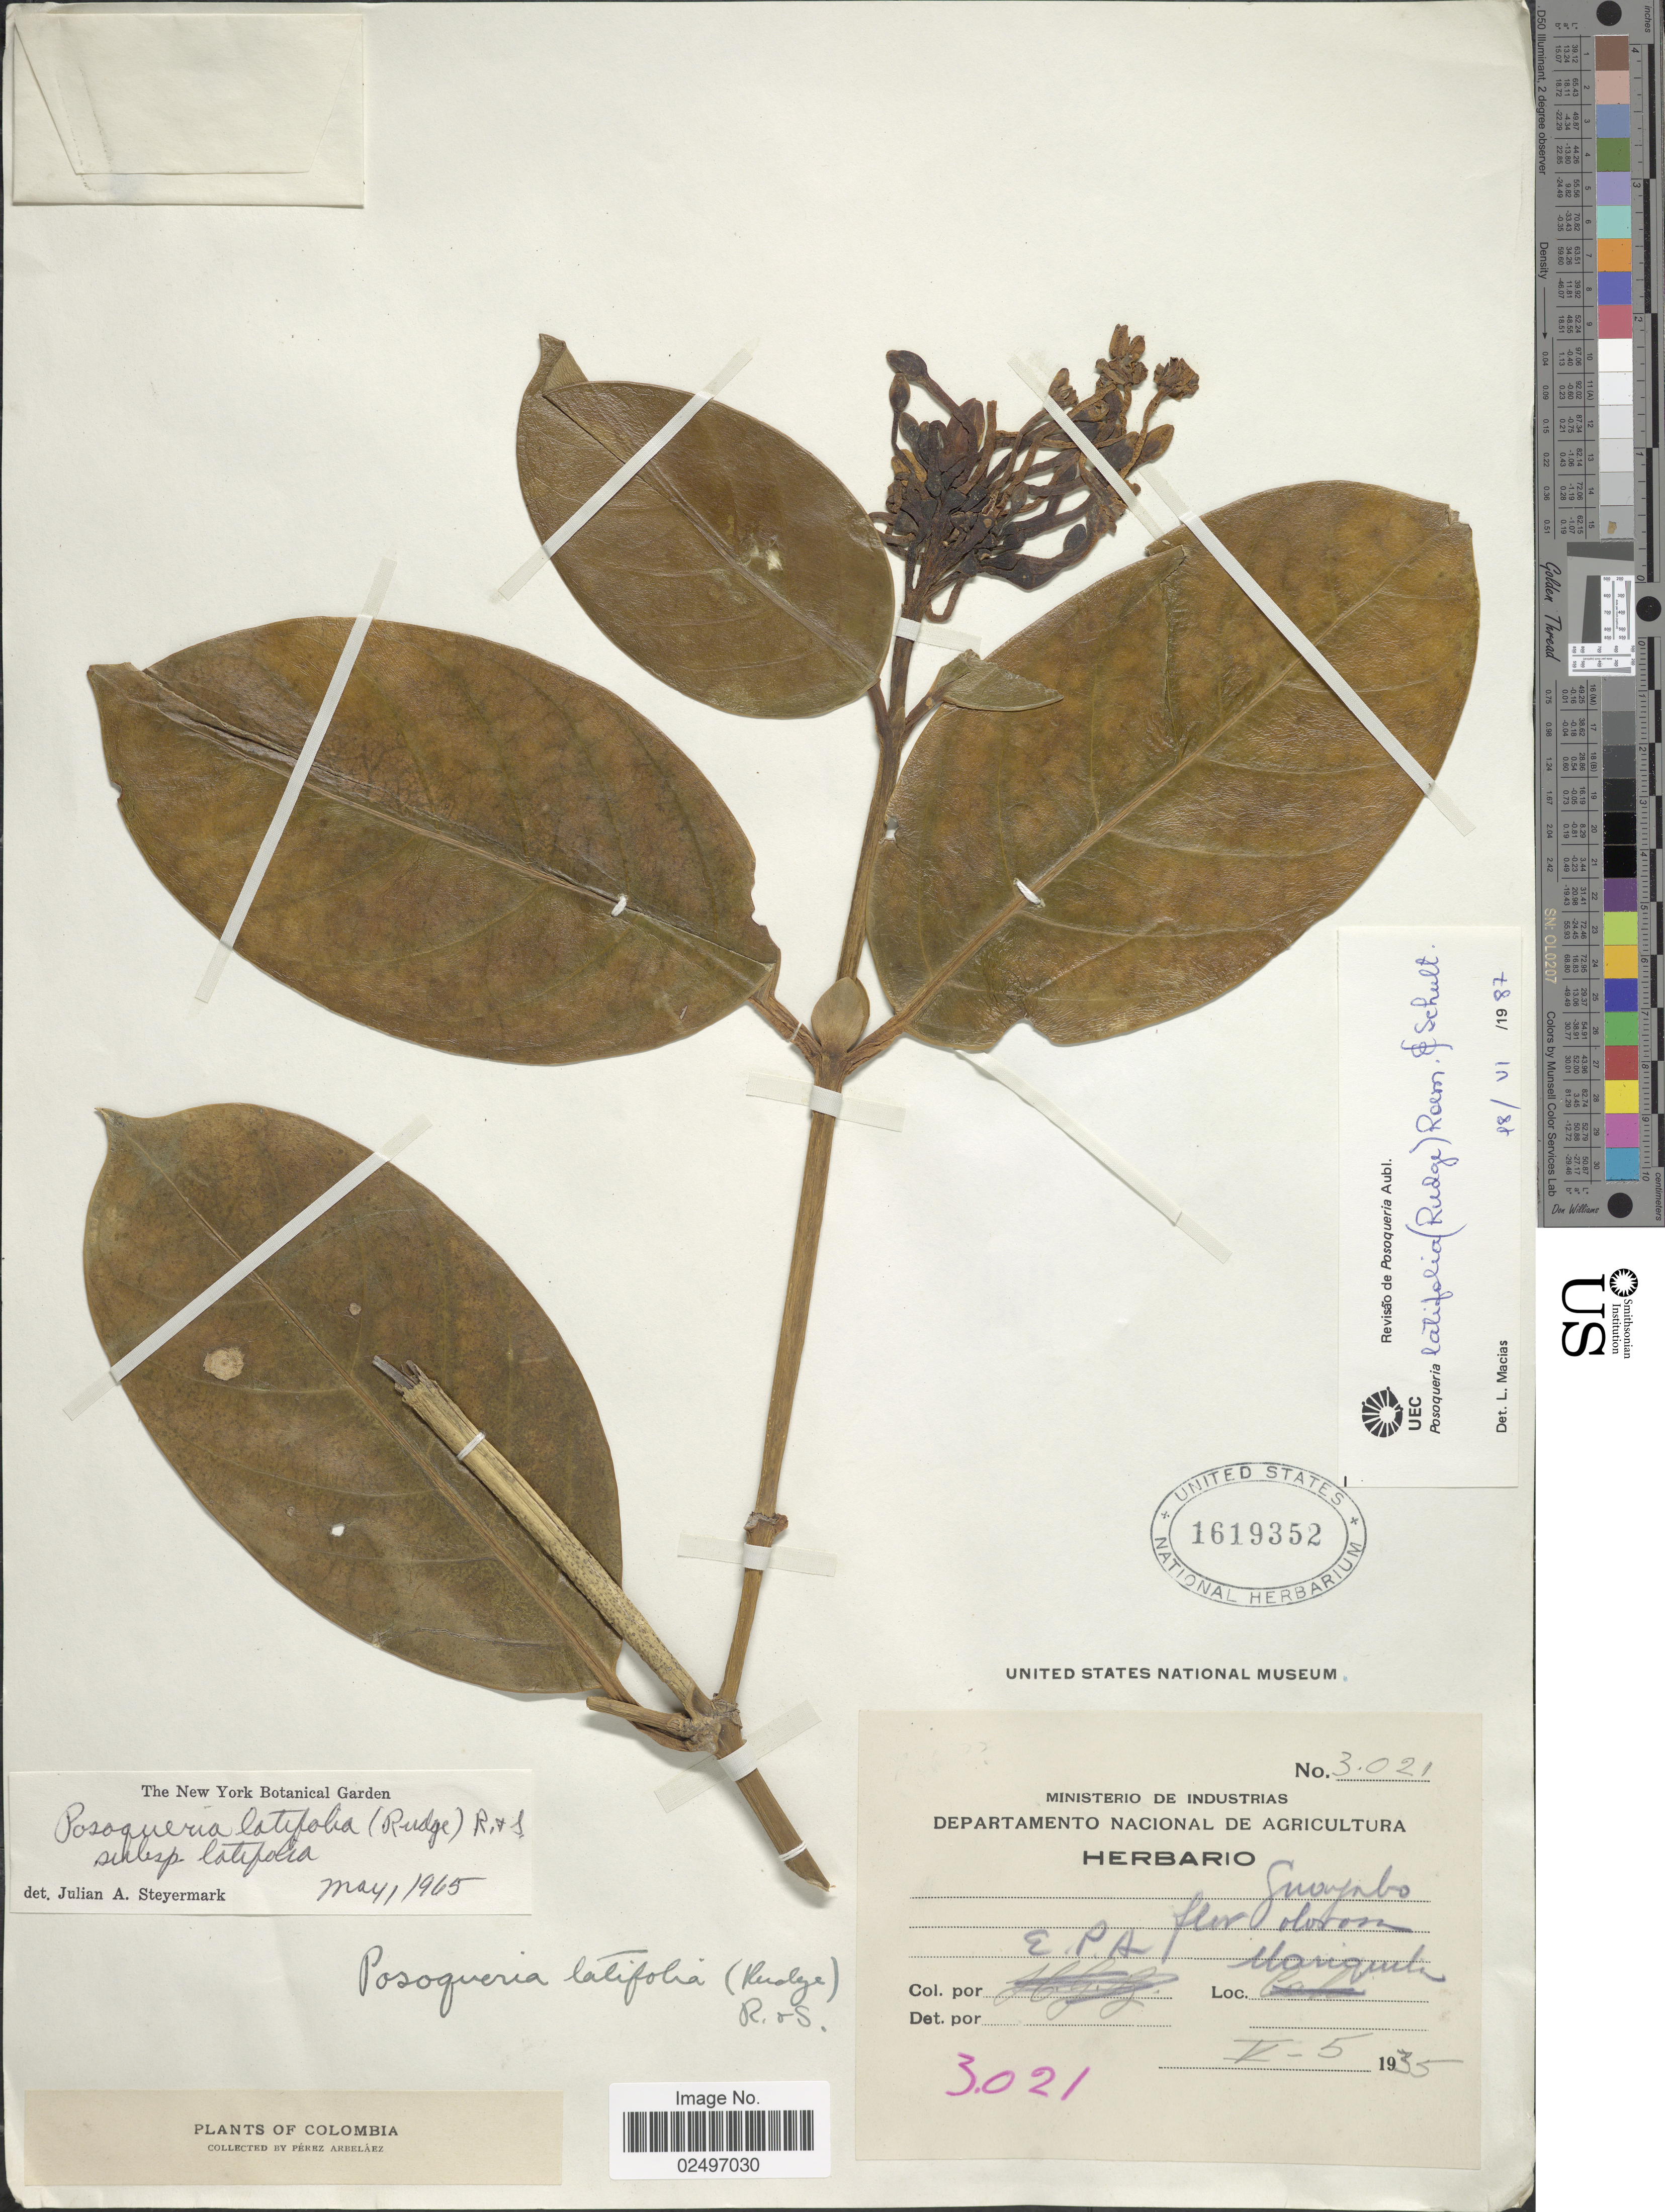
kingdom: Plantae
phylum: Tracheophyta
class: Magnoliopsida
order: Gentianales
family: Rubiaceae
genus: Posoqueria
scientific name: Posoqueria latifolia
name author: (Rudge) Roem. & Schult.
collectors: E. Pérez Arbeláez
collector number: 3021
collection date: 1935-05-05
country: Colombia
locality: Mariquita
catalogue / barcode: US 1619352